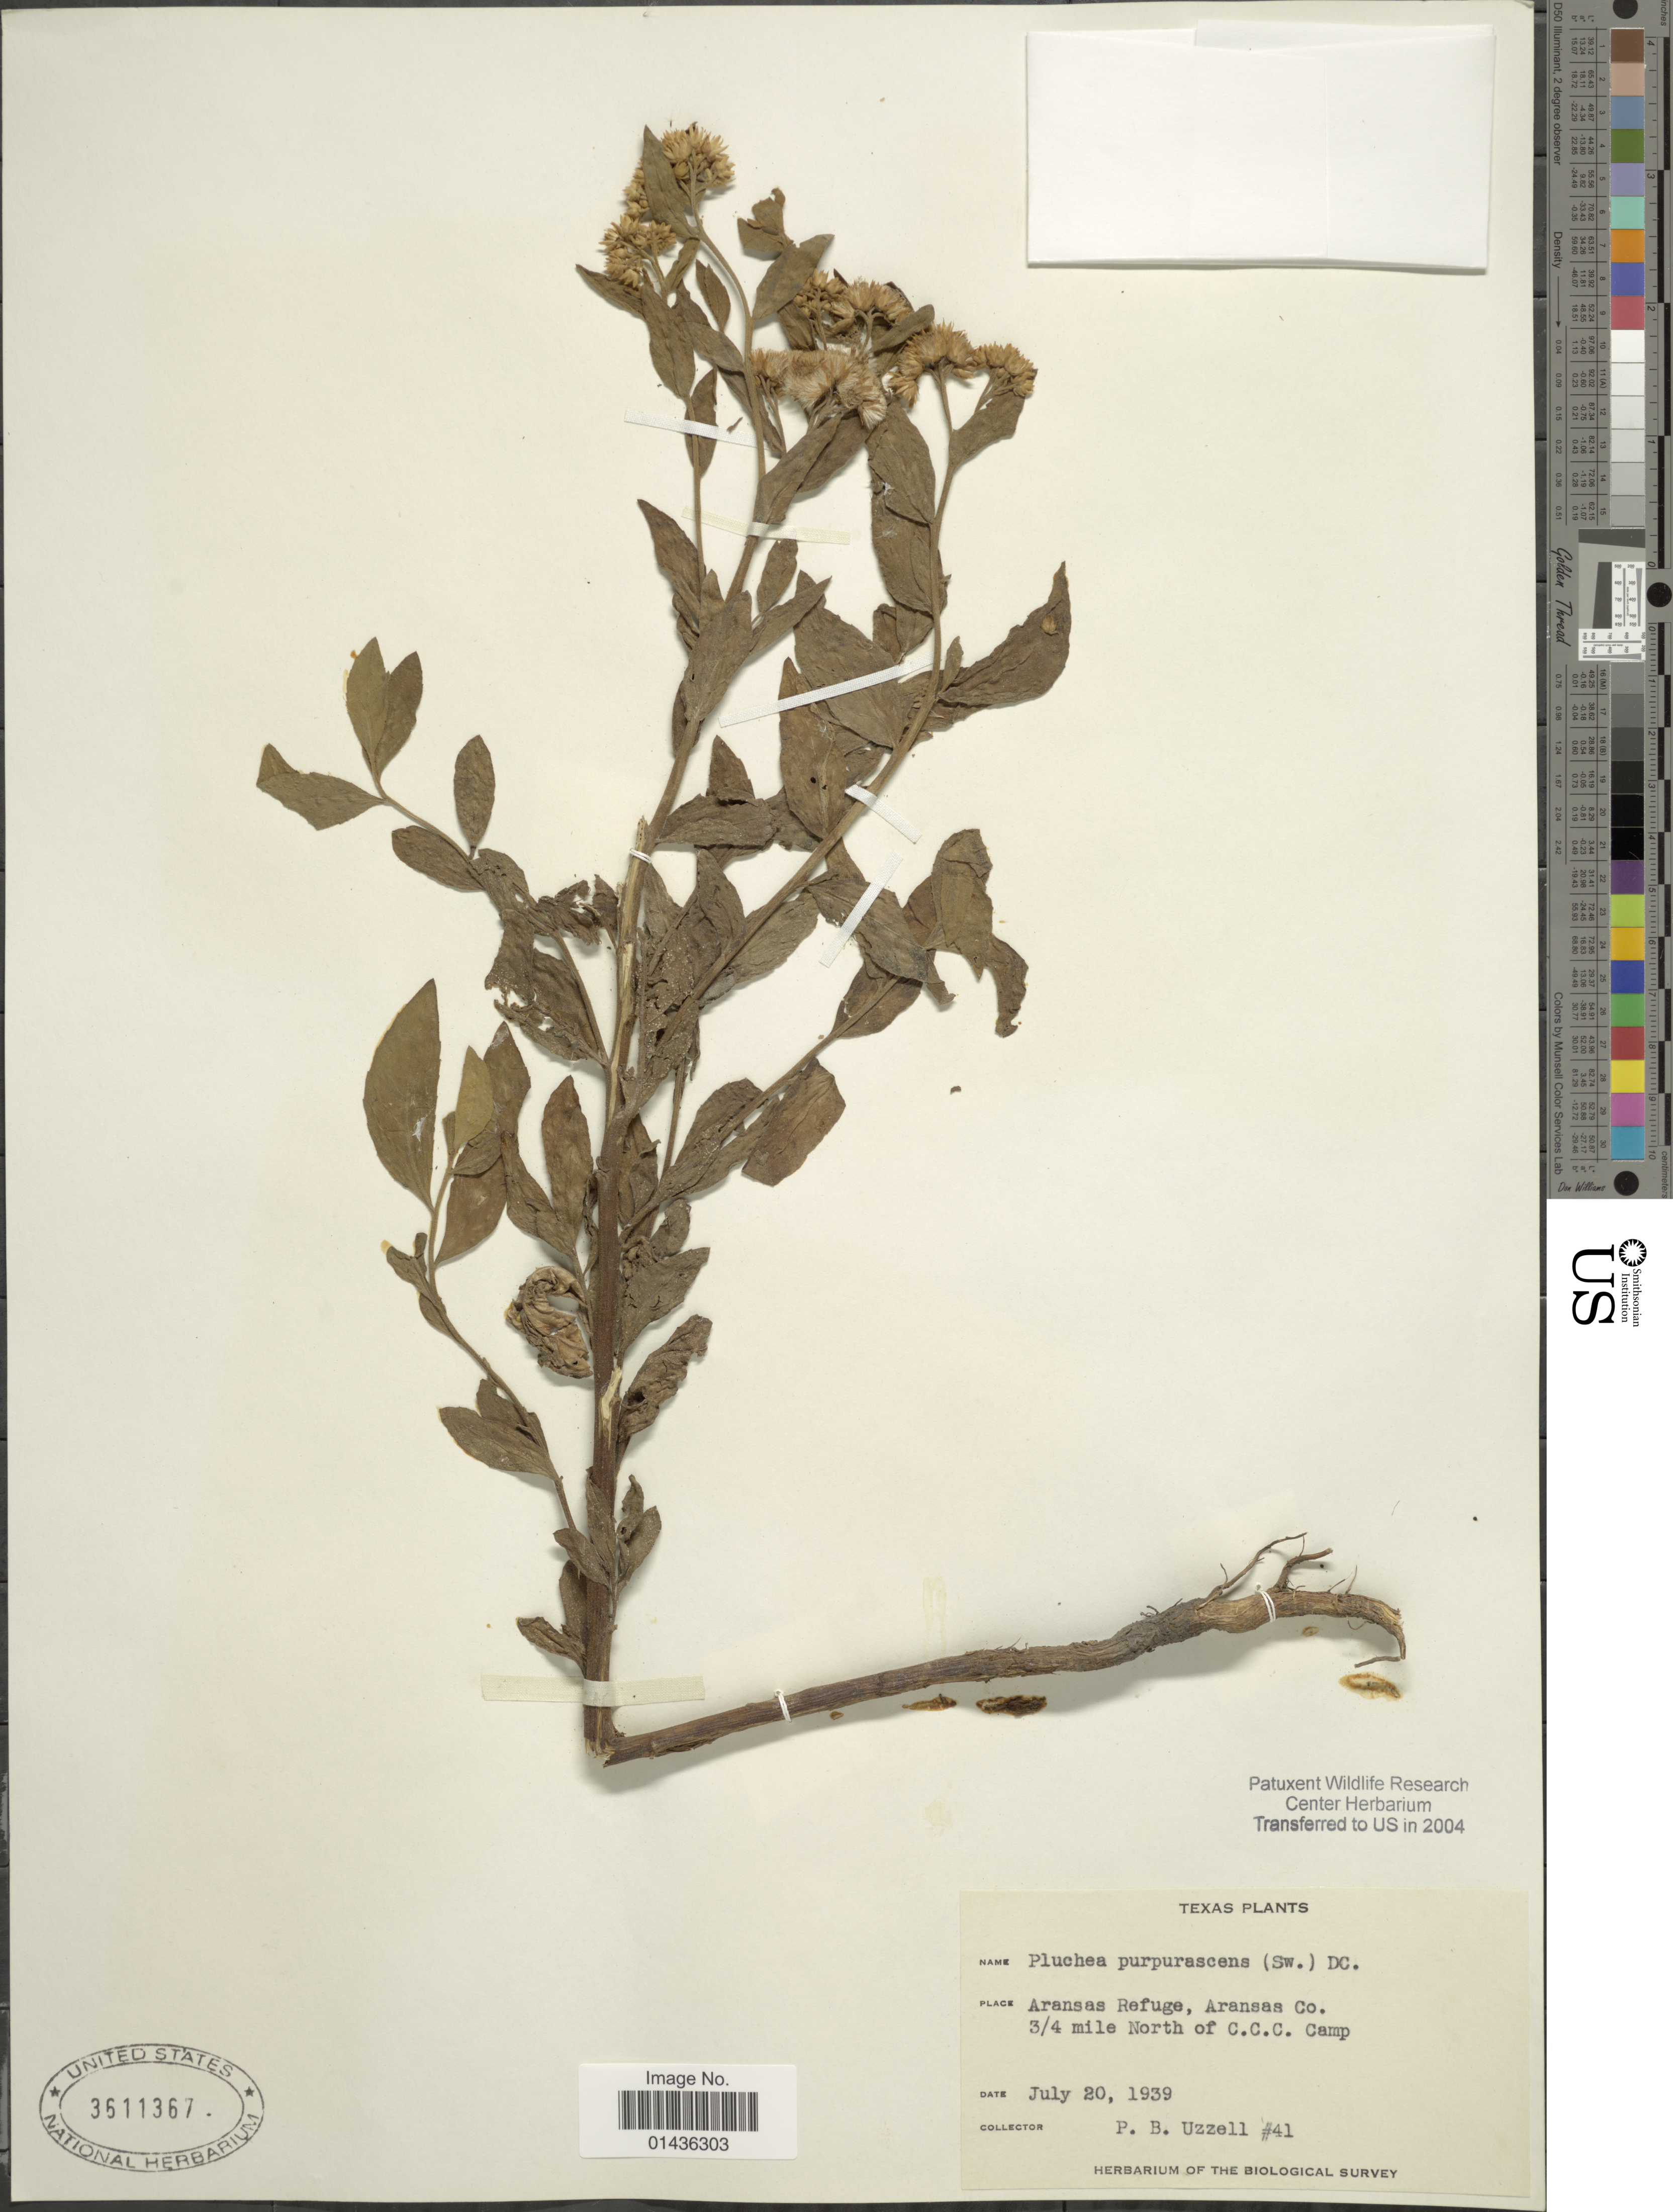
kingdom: Plantae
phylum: Tracheophyta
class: Magnoliopsida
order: Asterales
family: Asteraceae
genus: Pluchea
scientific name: Pluchea odorata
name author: (L.) Cass.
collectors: P. Uzzell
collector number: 41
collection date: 1939-07-20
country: United States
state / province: Texas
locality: Aransas Refuge, Aransas Co., 3/4 mile North of C. C. C. Camp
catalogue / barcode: US 3611367